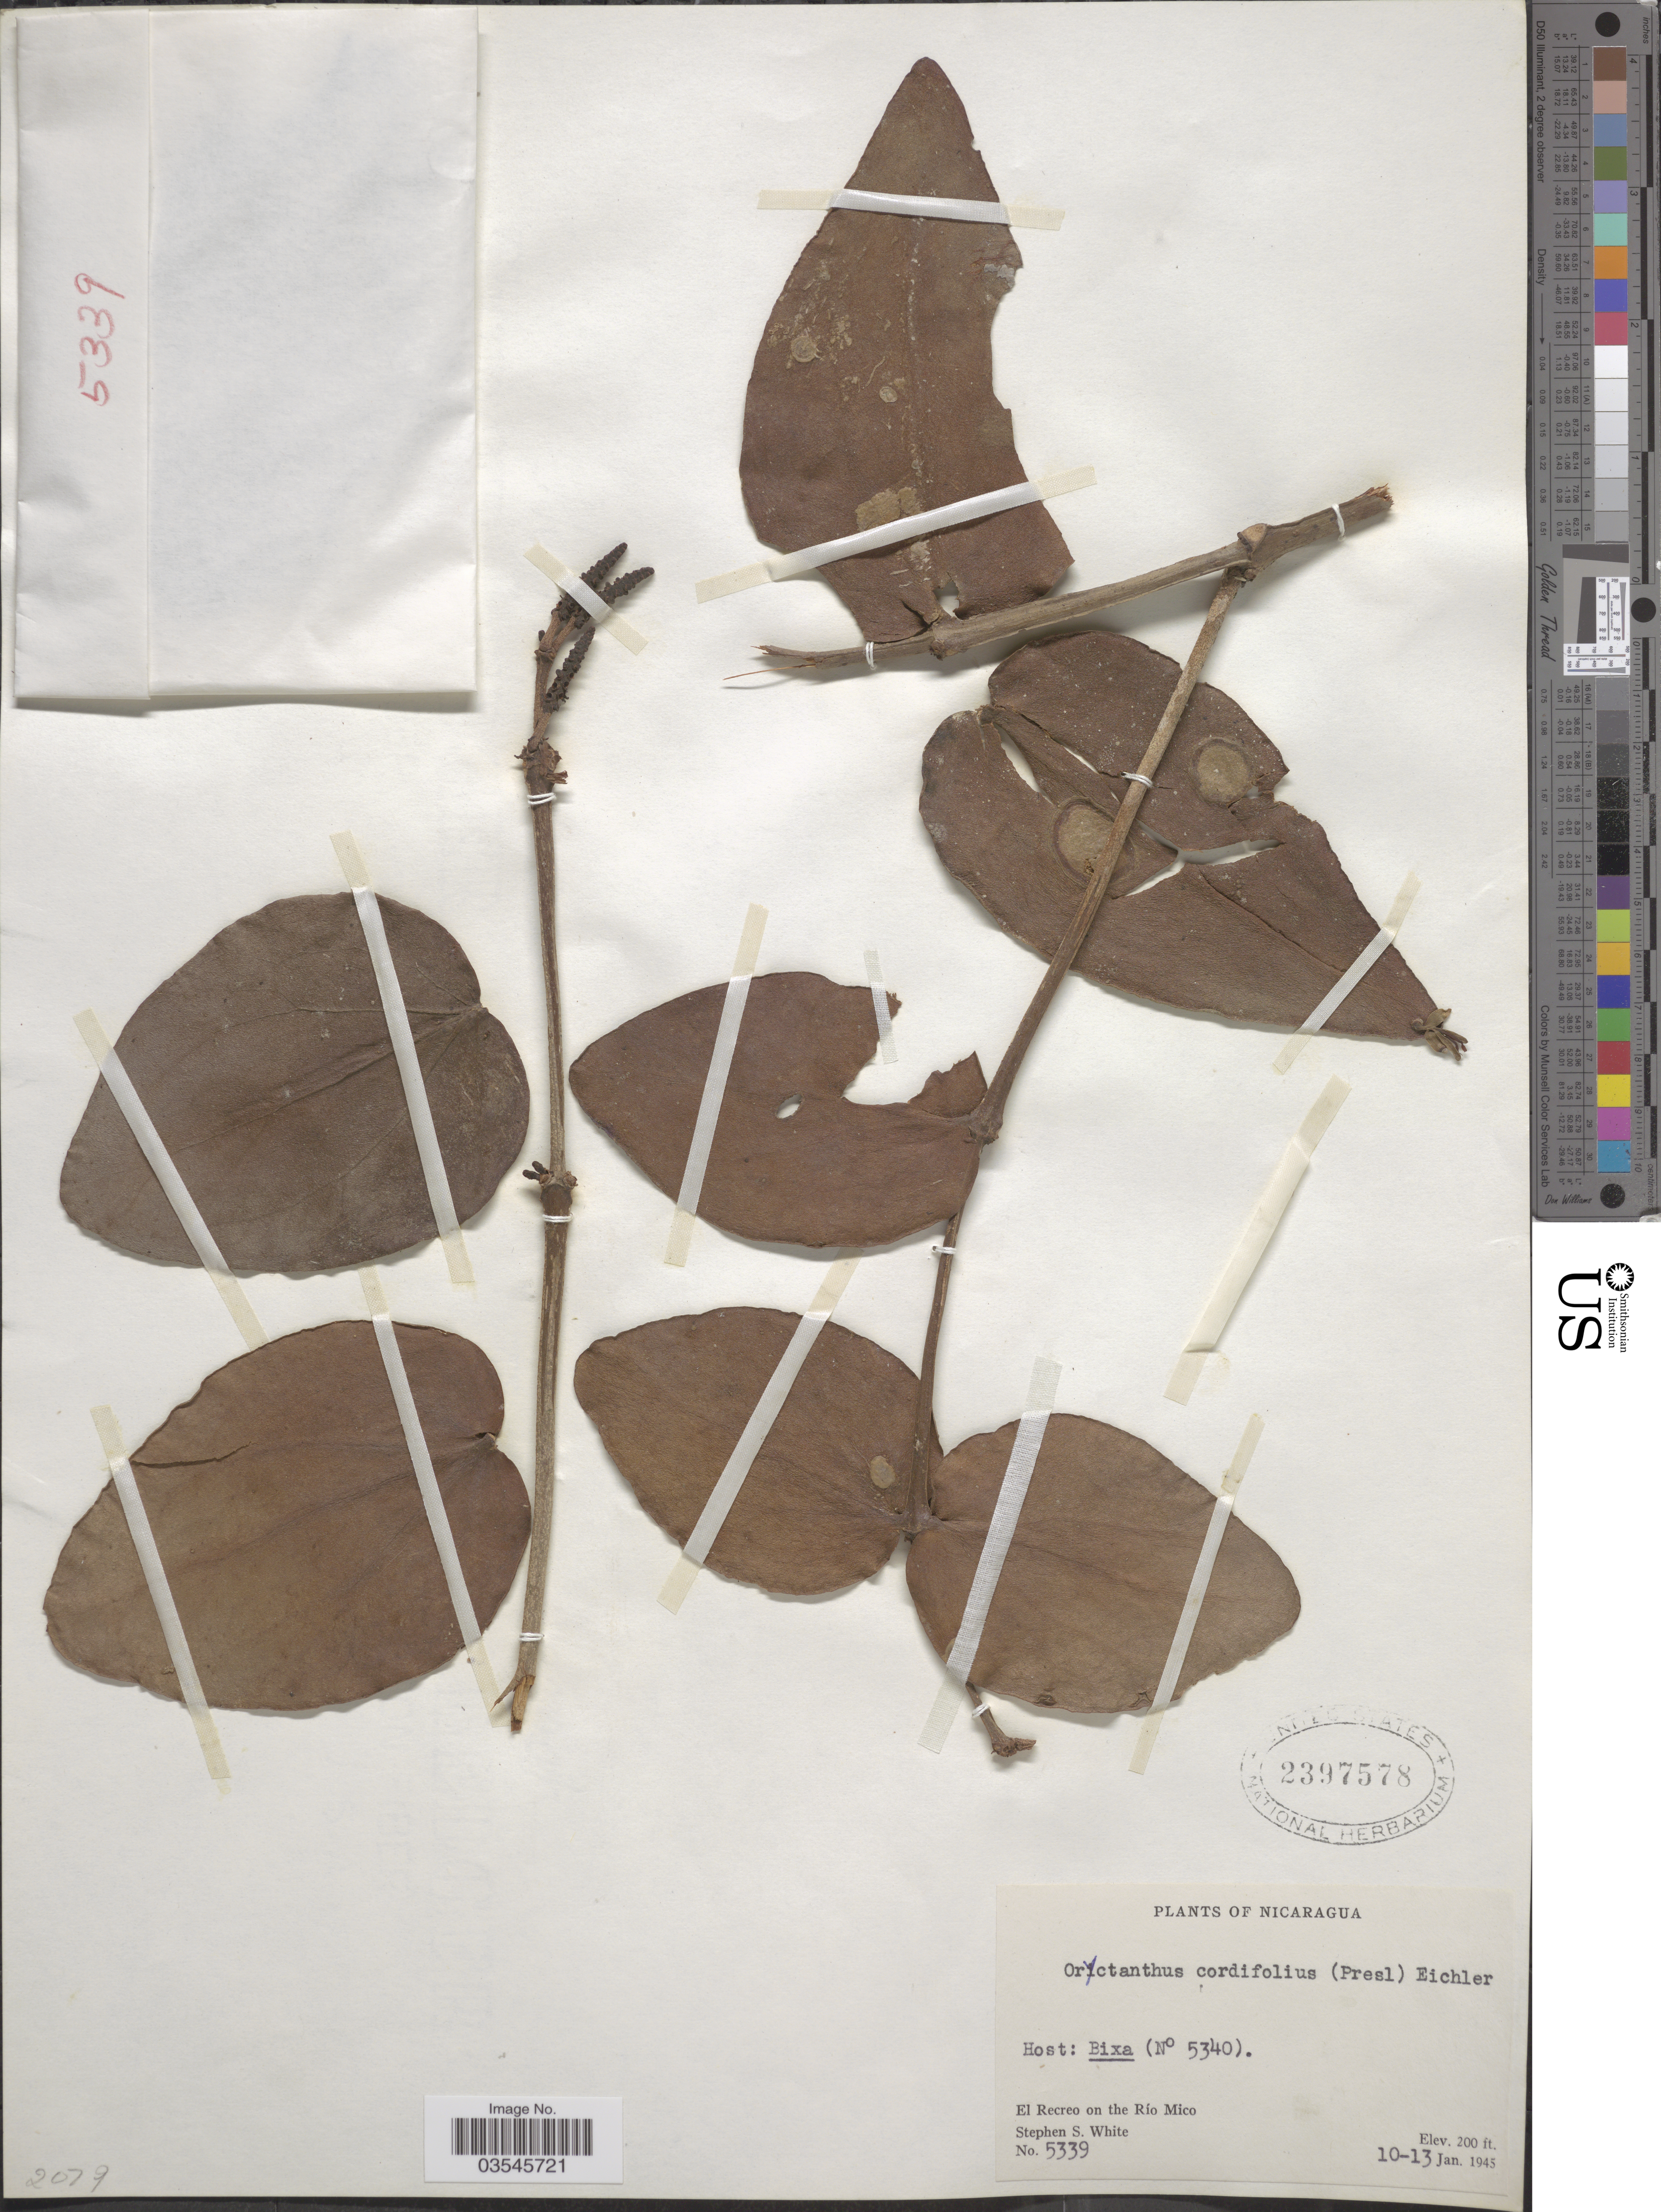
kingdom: Plantae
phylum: Tracheophyta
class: Magnoliopsida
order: Santalales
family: Loranthaceae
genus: Oryctanthus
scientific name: Oryctanthus cordifolius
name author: (C. Presl) Urb.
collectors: S. S. White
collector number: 5339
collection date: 1945-01-10/1945-01-13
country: Nicaragua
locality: El Recreo on the Río Mico.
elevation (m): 61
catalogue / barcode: US 2397578